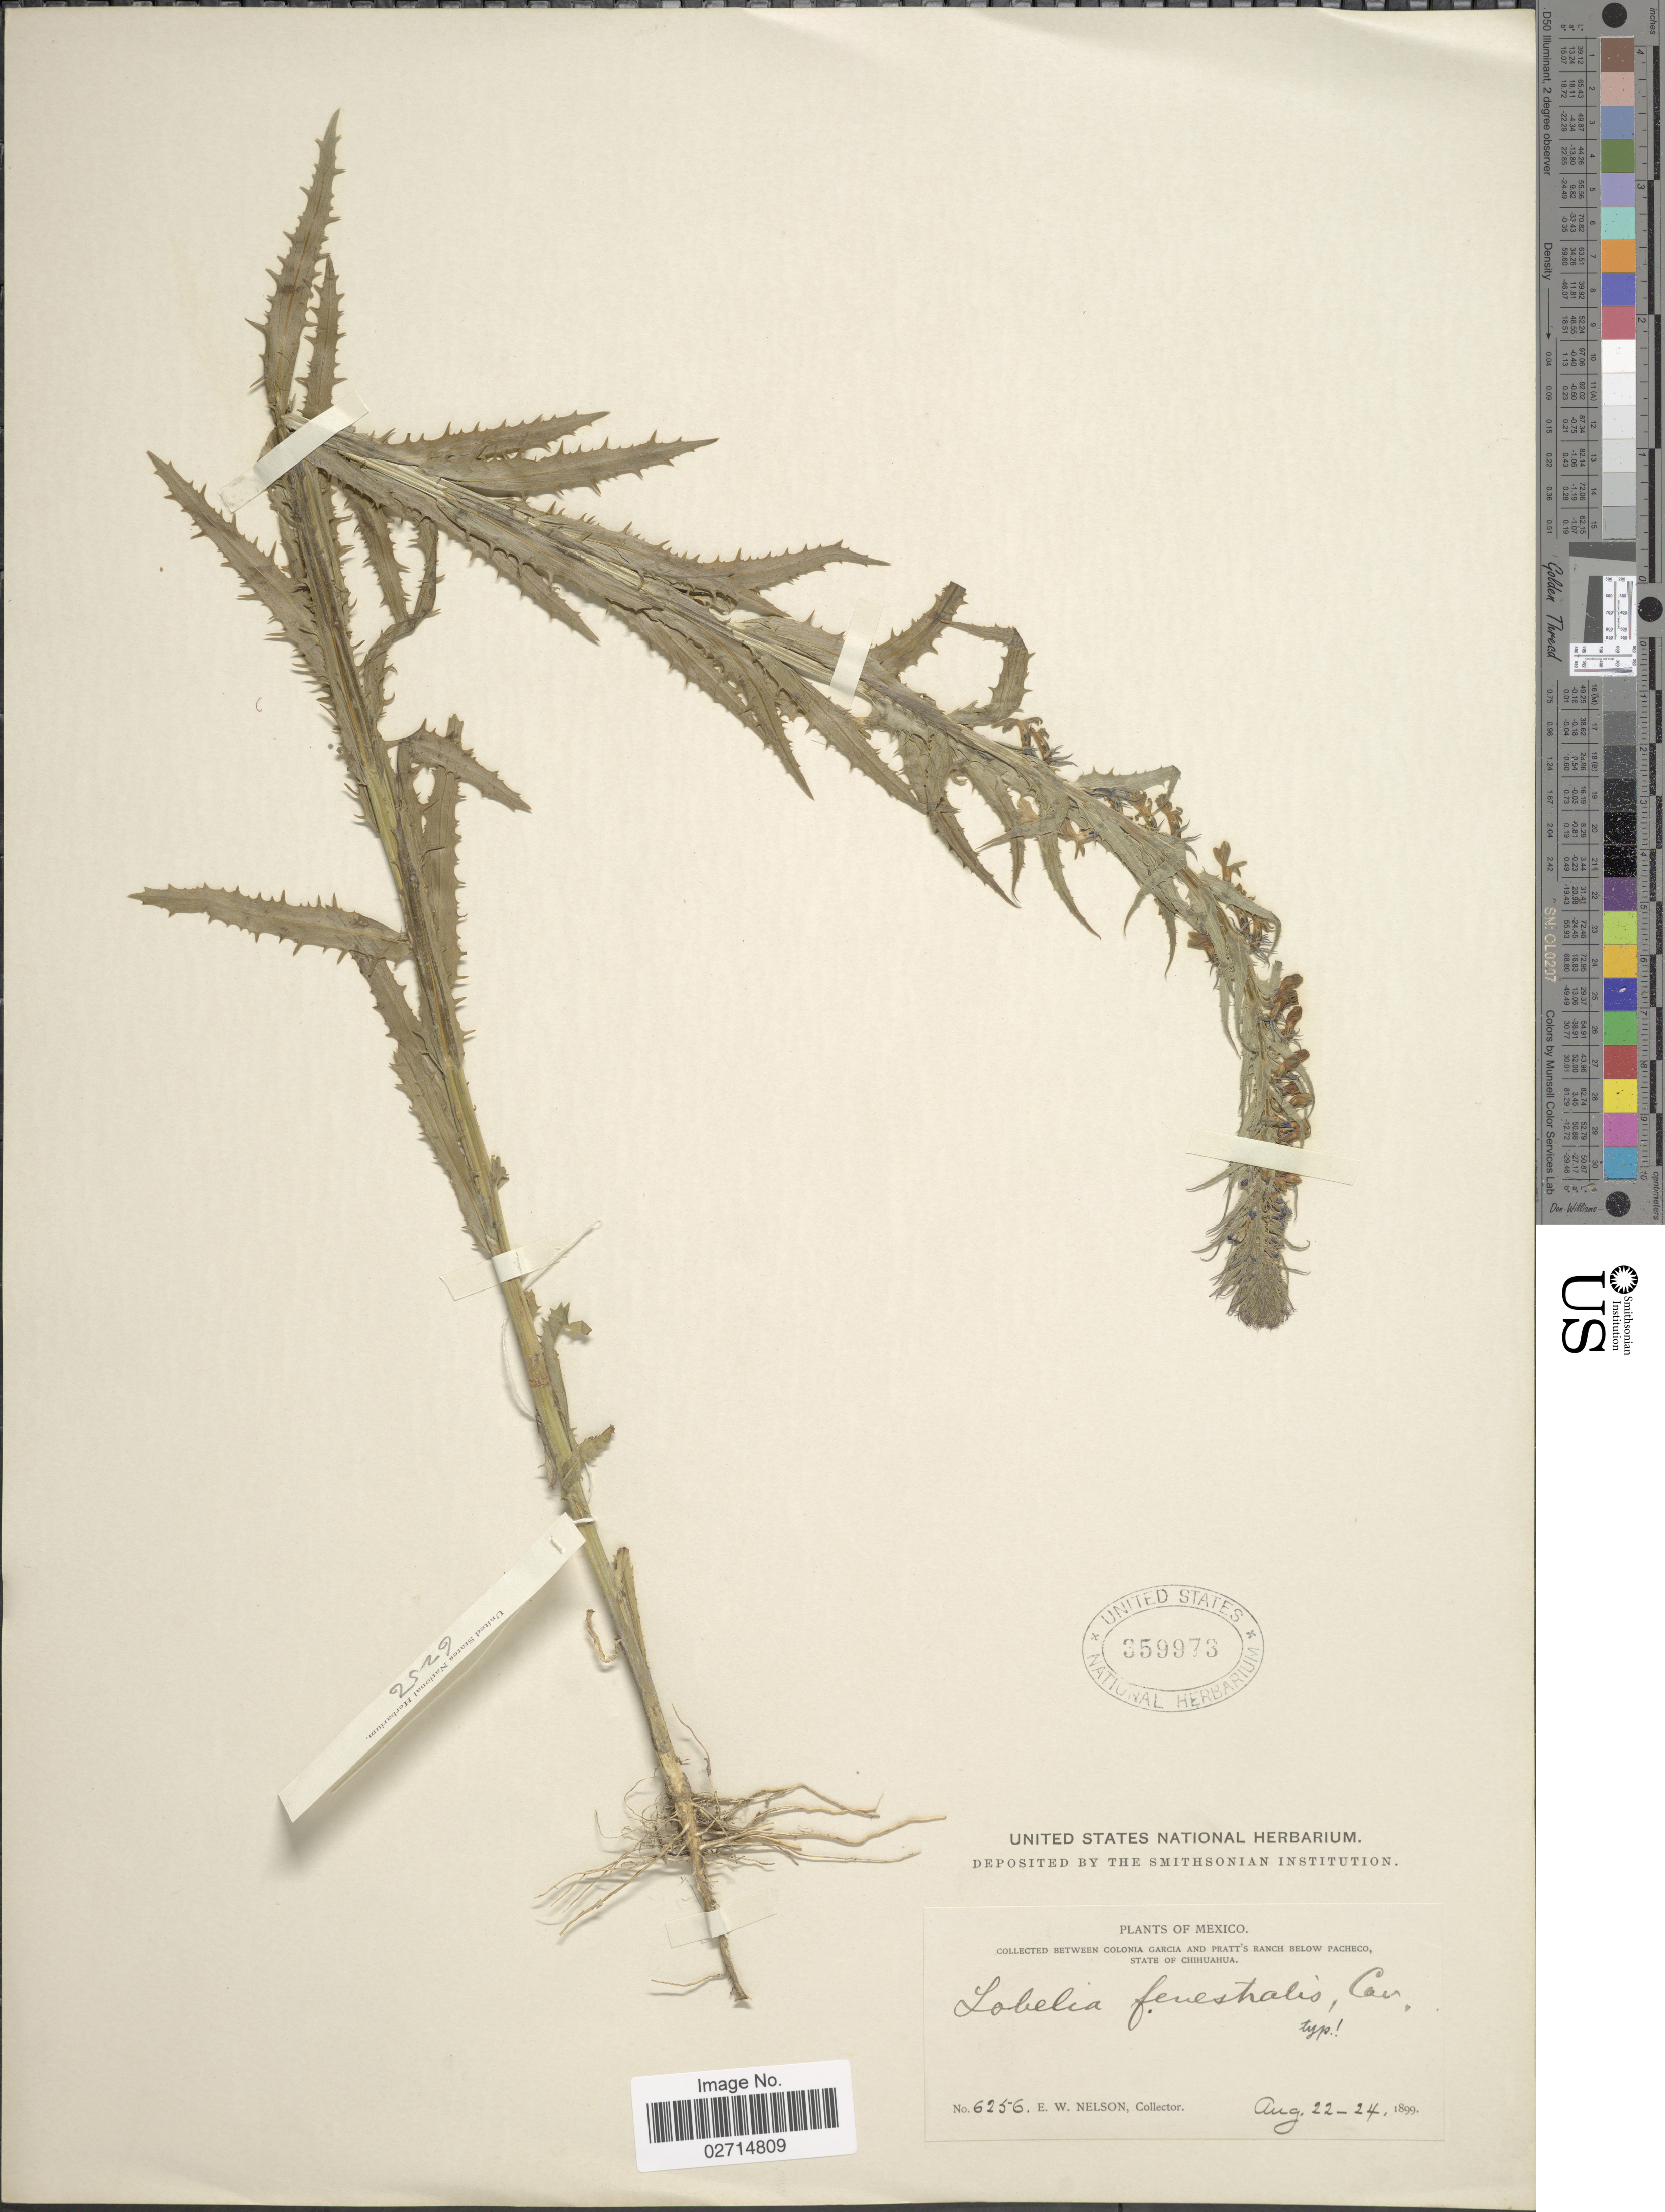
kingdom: Plantae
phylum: Tracheophyta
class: Magnoliopsida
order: Asterales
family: Campanulaceae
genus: Lobelia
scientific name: Lobelia fenestralis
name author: Cav.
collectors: E. W. Nelson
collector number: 6256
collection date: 1899-08-22/1899-08-24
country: Mexico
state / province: Chihuahua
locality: Between Colonuia Garcia and Pratt's Ranch below Pacheco.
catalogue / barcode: US 359973